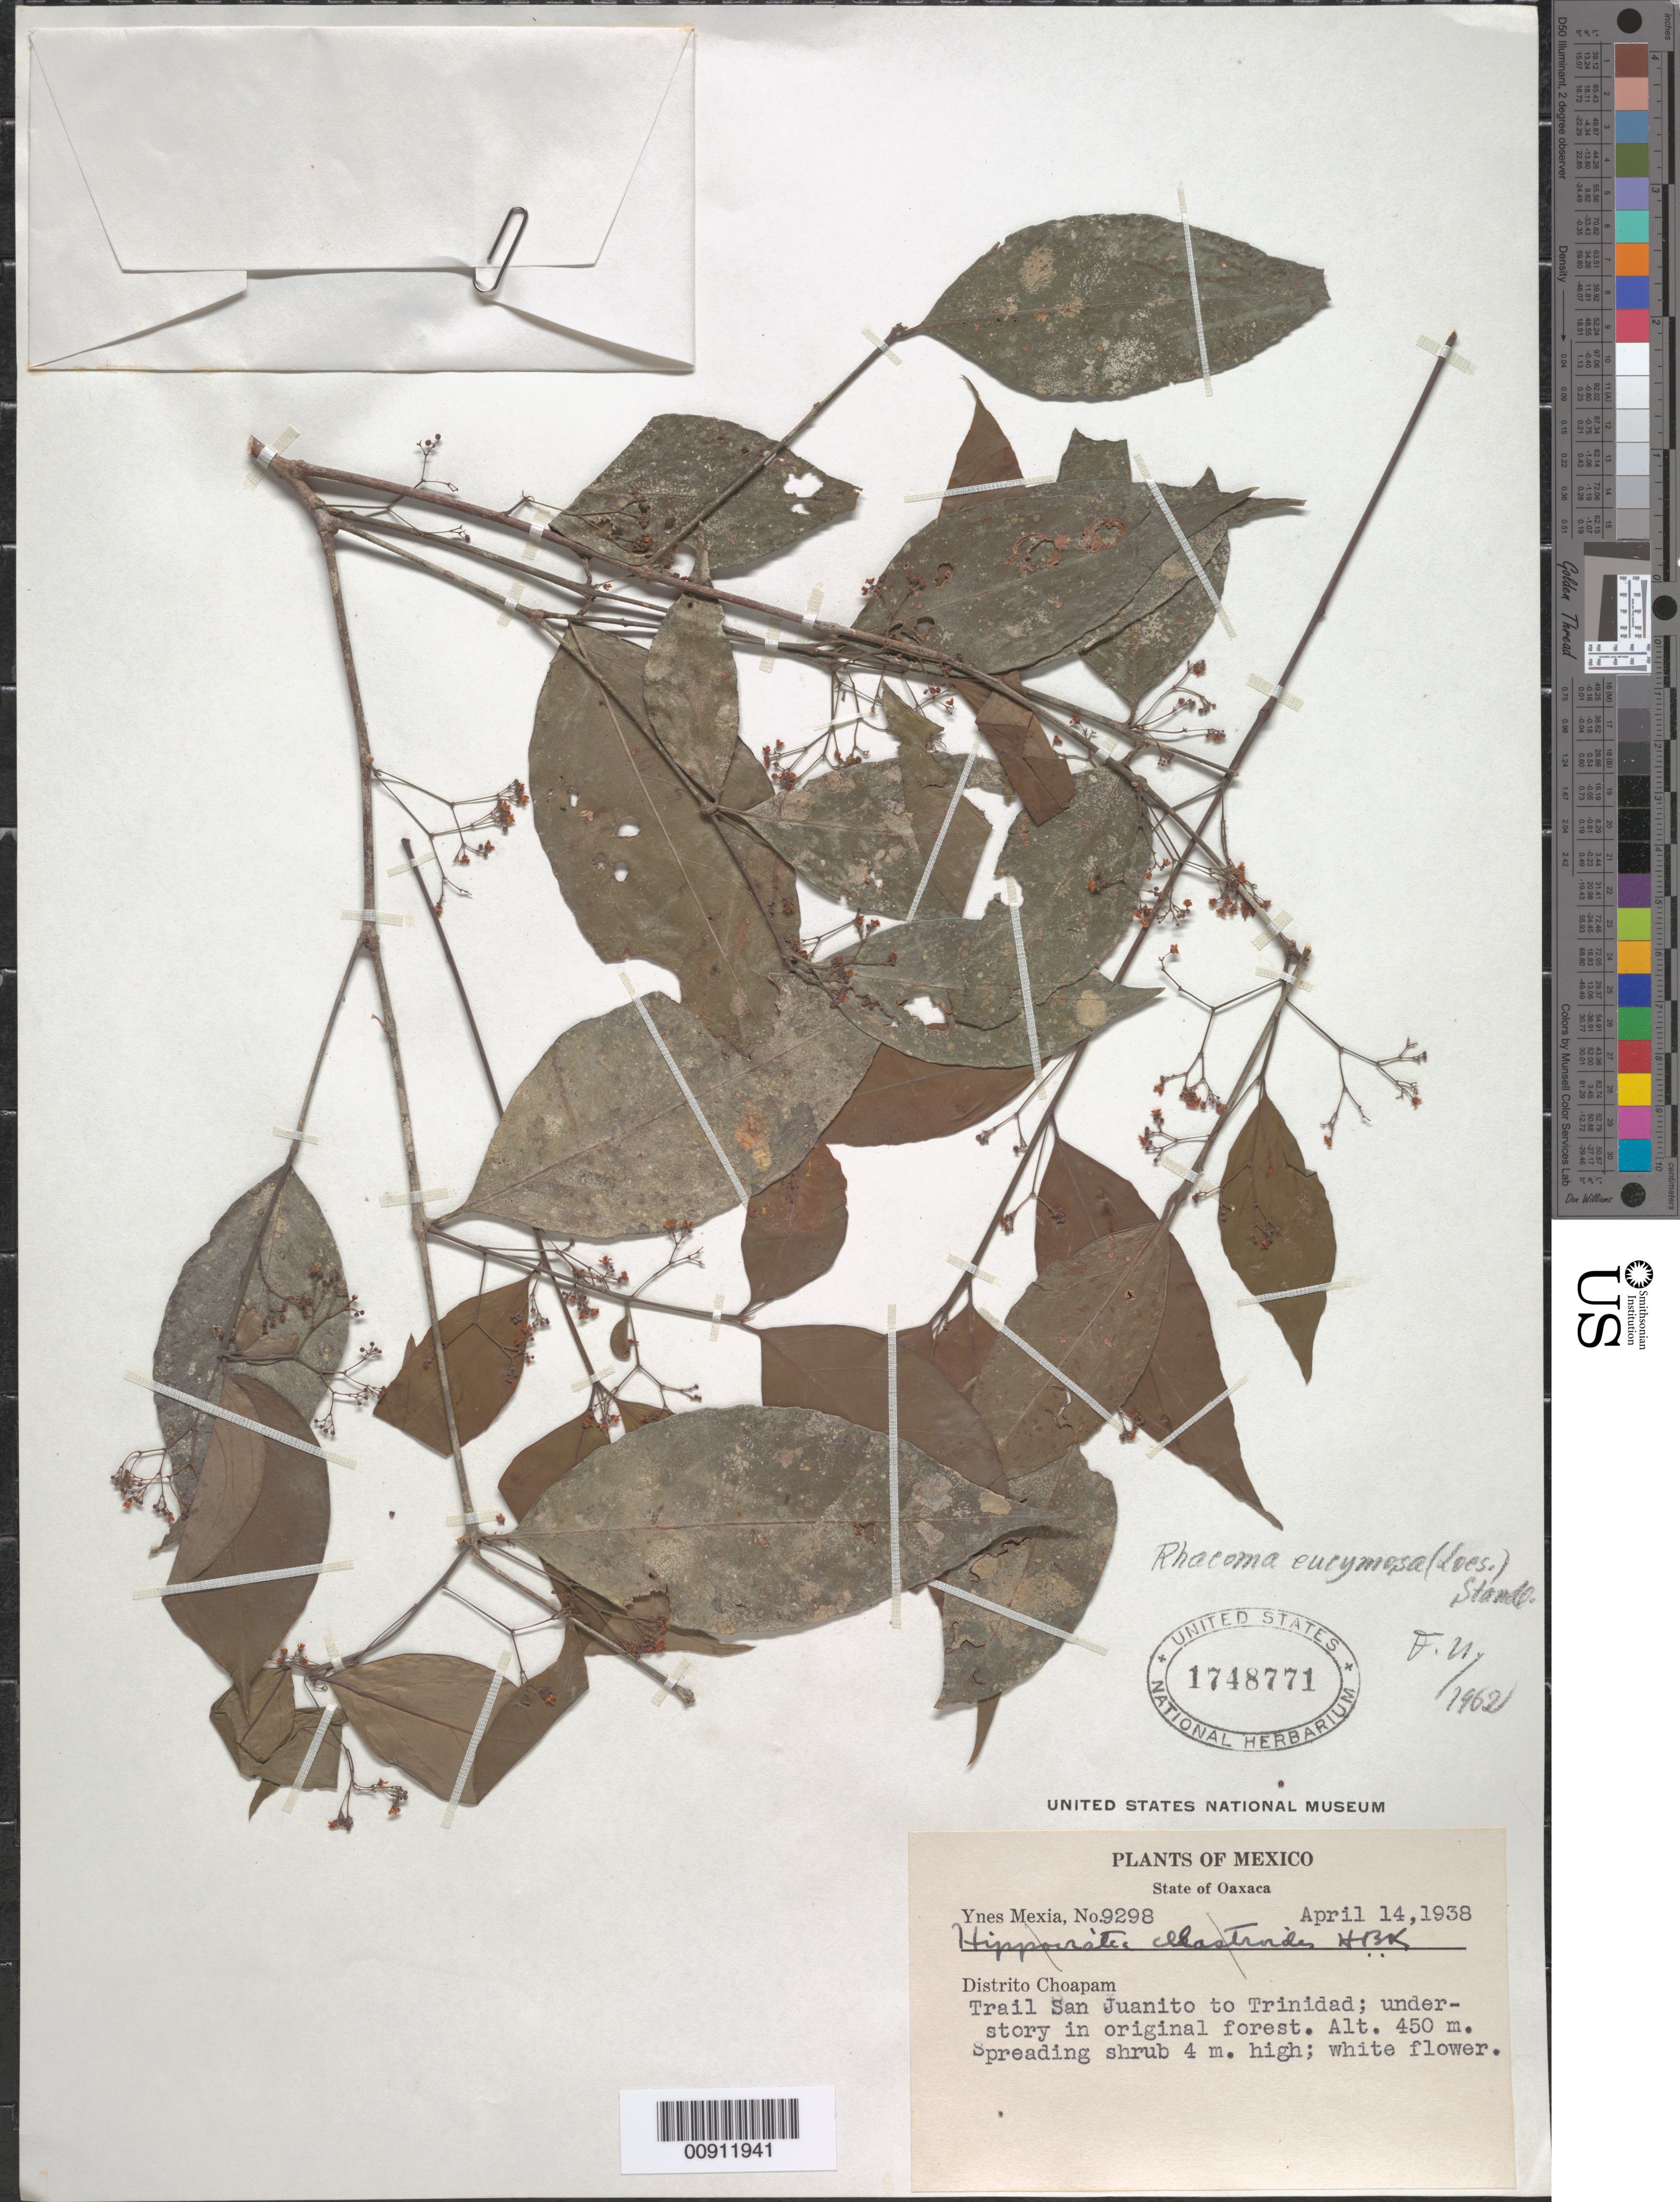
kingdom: Plantae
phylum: Tracheophyta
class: Magnoliopsida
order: Celastrales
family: Celastraceae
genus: Crossopetalum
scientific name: Crossopetalum parviflorum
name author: L.O. Williams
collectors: Y. Mexia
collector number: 9298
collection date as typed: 14 Apr 1938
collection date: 1938-04-14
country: Mexico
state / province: Oaxaca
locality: State of Oaxaca: Distrito Choapam: Trail San Juanito to Trinidad.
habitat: Understory in original forest.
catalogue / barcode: US 1748771